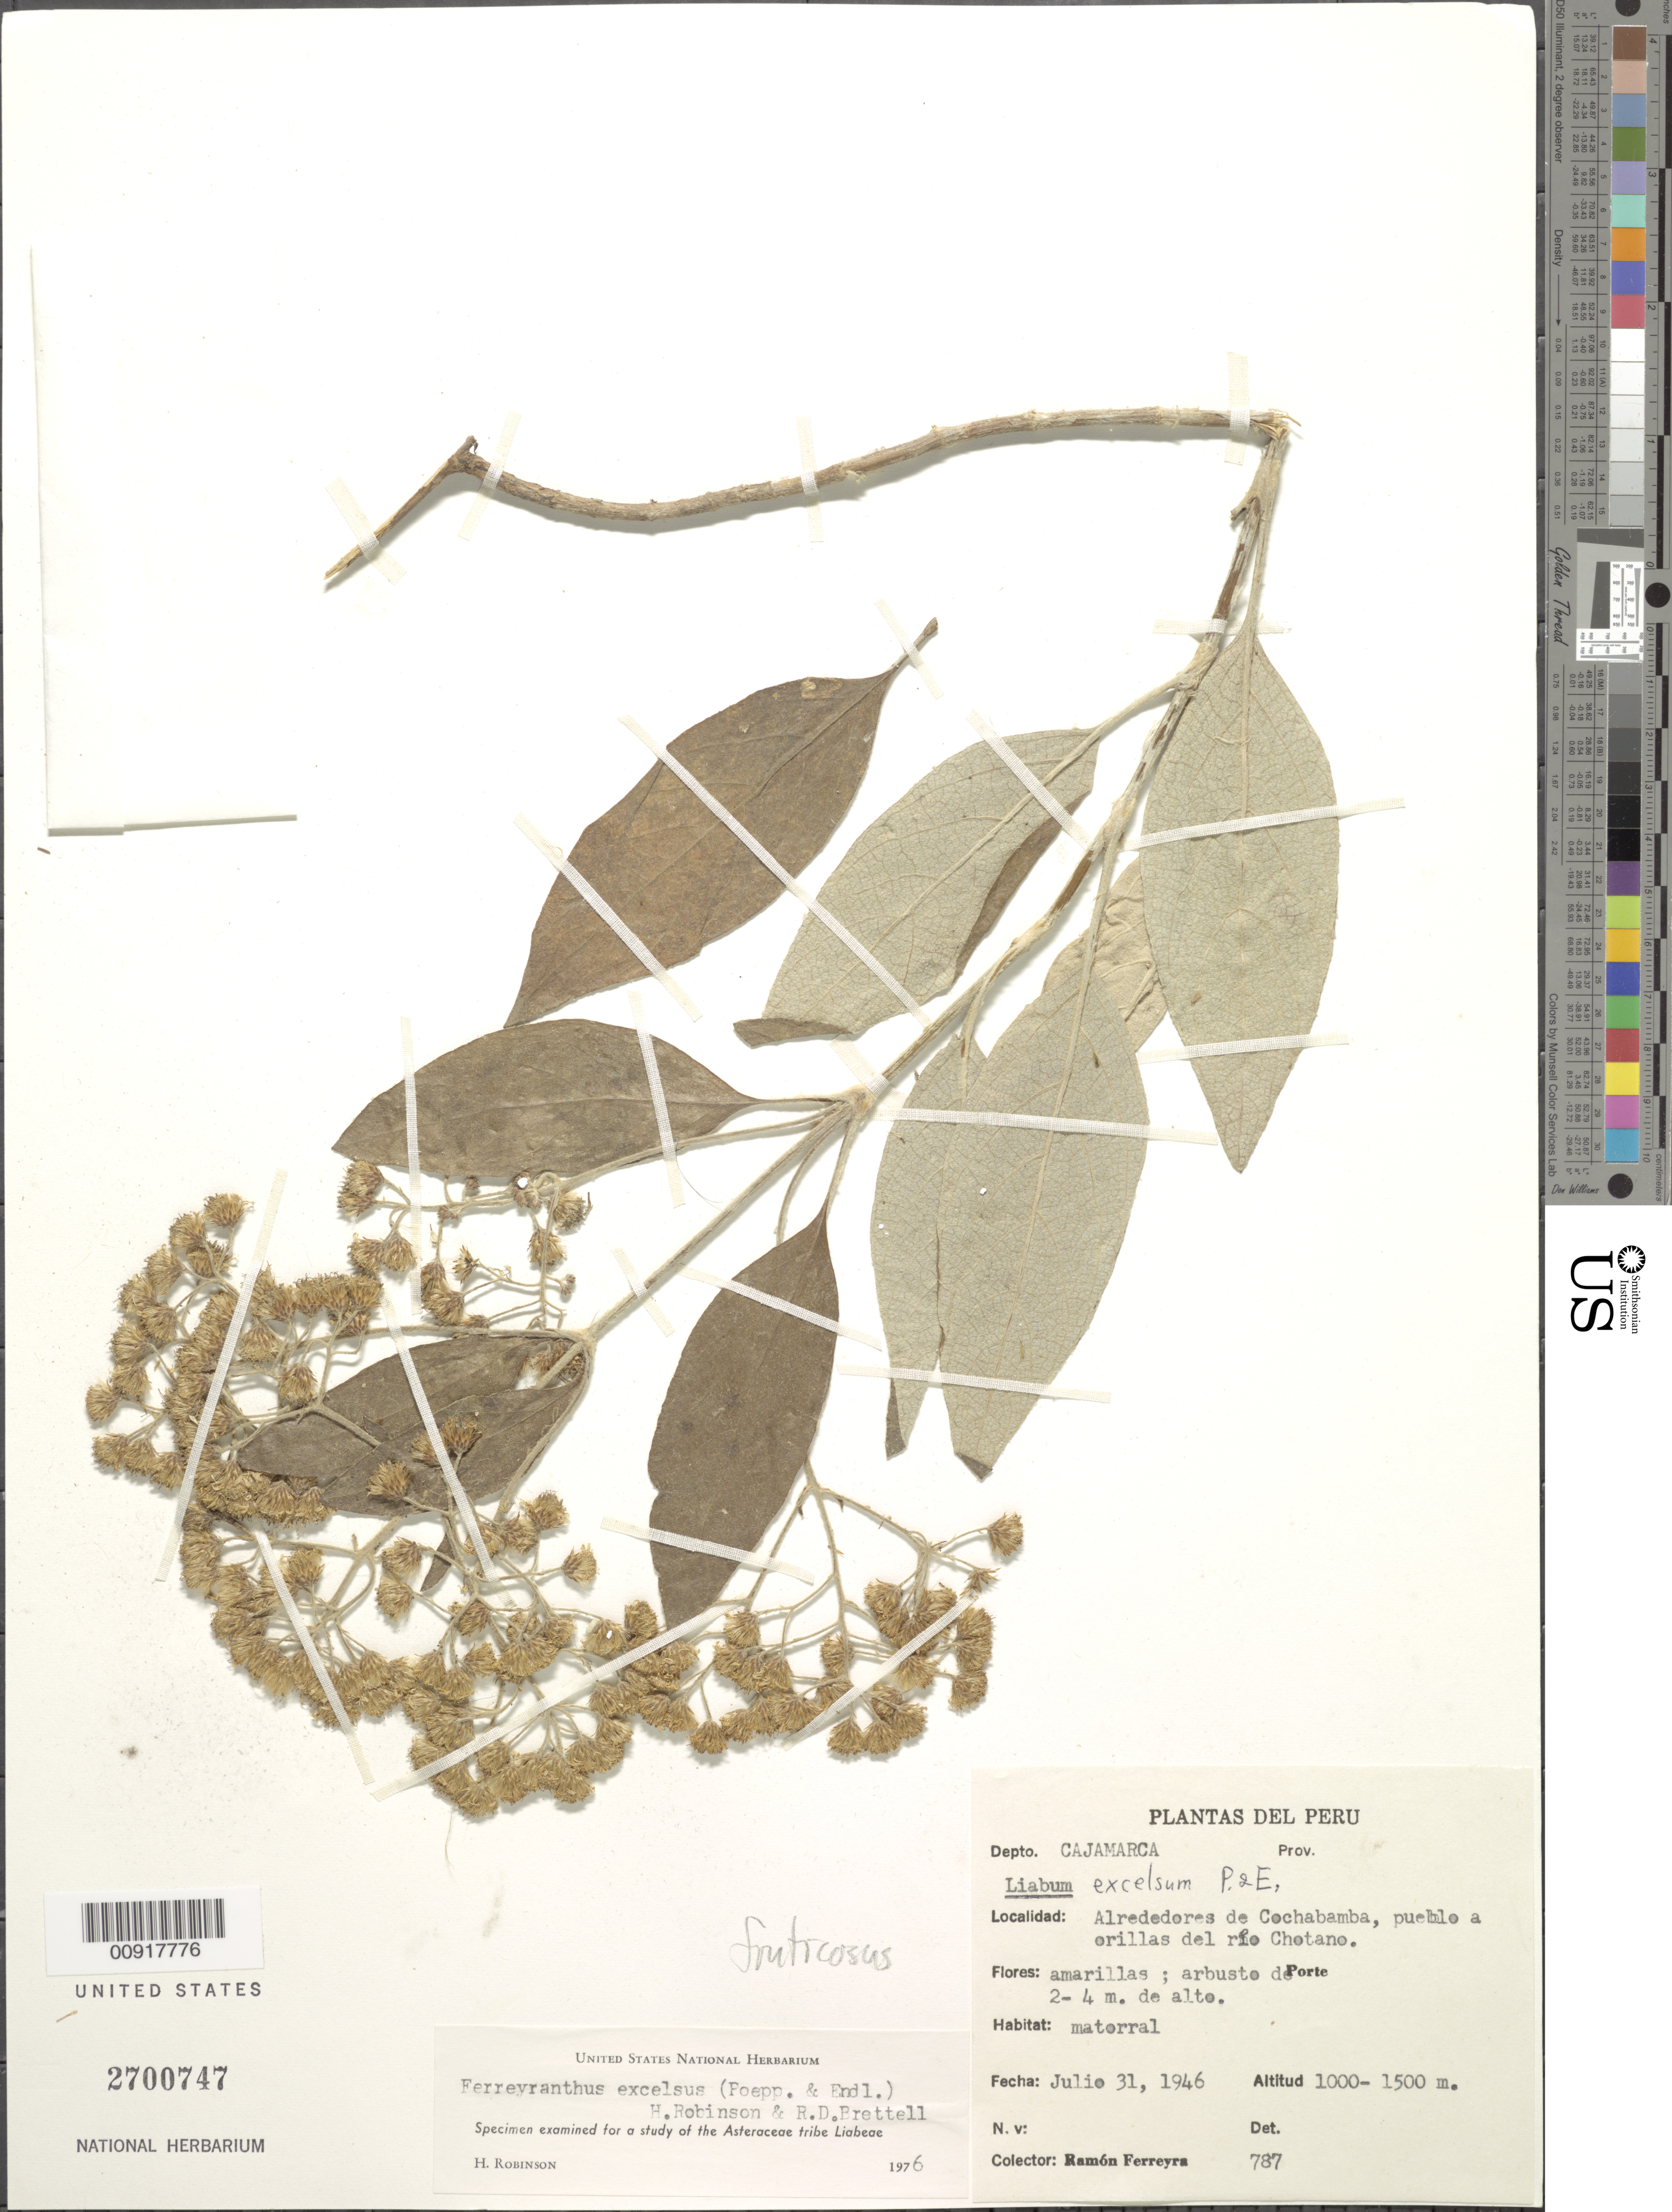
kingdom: Plantae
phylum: Tracheophyta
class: Magnoliopsida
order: Asterales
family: Asteraceae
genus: Ferreyranthus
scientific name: Ferreyranthus fruticosus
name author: (Muschl.) H. Rob.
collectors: R. A. Ferreyra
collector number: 787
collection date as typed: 31 July 1946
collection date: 1946-07-31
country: Peru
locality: Dpto. Cajamarca, alrededores de Cochabamba, pueblo a orillas del Río Chotano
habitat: Matorral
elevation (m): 1000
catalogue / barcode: US 2700747